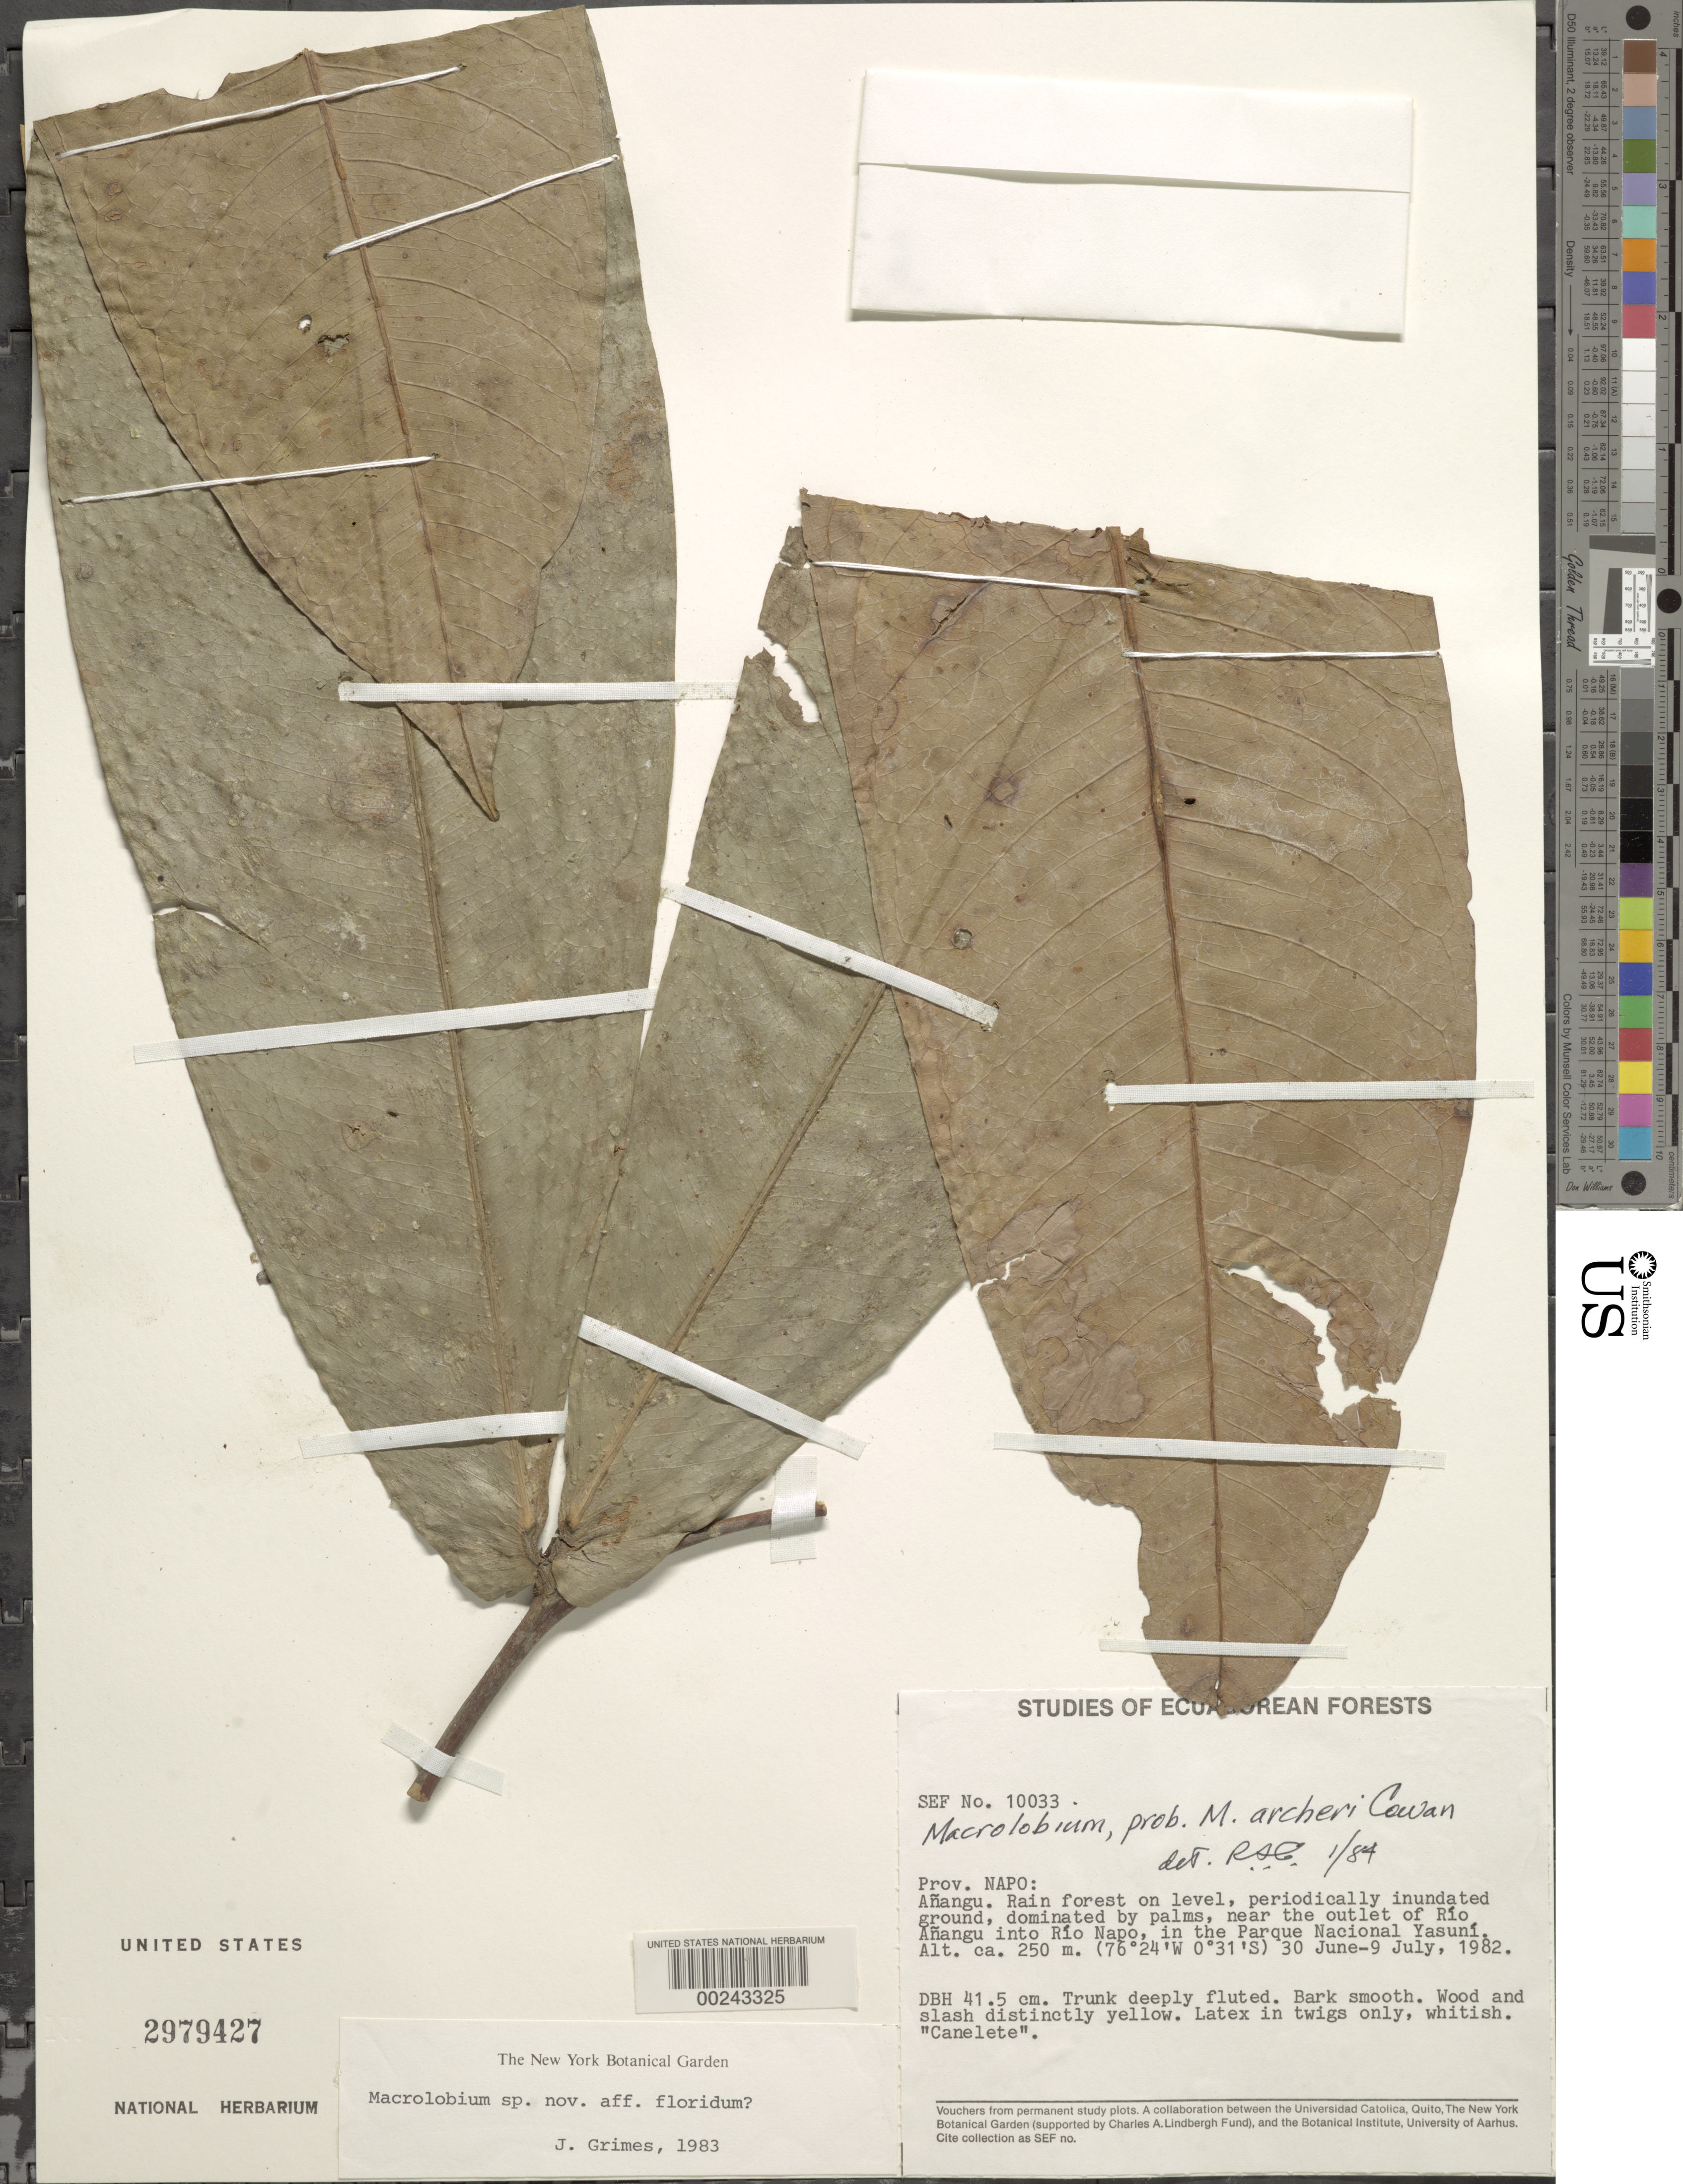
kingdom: Plantae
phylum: Tracheophyta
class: Magnoliopsida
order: Fabales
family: Fabaceae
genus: Macrolobium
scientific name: Macrolobium sp. nov.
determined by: Trujillo, A. M.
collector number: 10033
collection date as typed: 30 Jun 1982 to 09 Jul 1982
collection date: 1982-06-30/1982-07-09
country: Ecuador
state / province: Napo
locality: Anangu near the outlet of Rio anangu into Rio Napo, in the Parque Nacional yasuni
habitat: Rain forest on level, periodically inundated ground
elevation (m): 100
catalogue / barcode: US 2979427